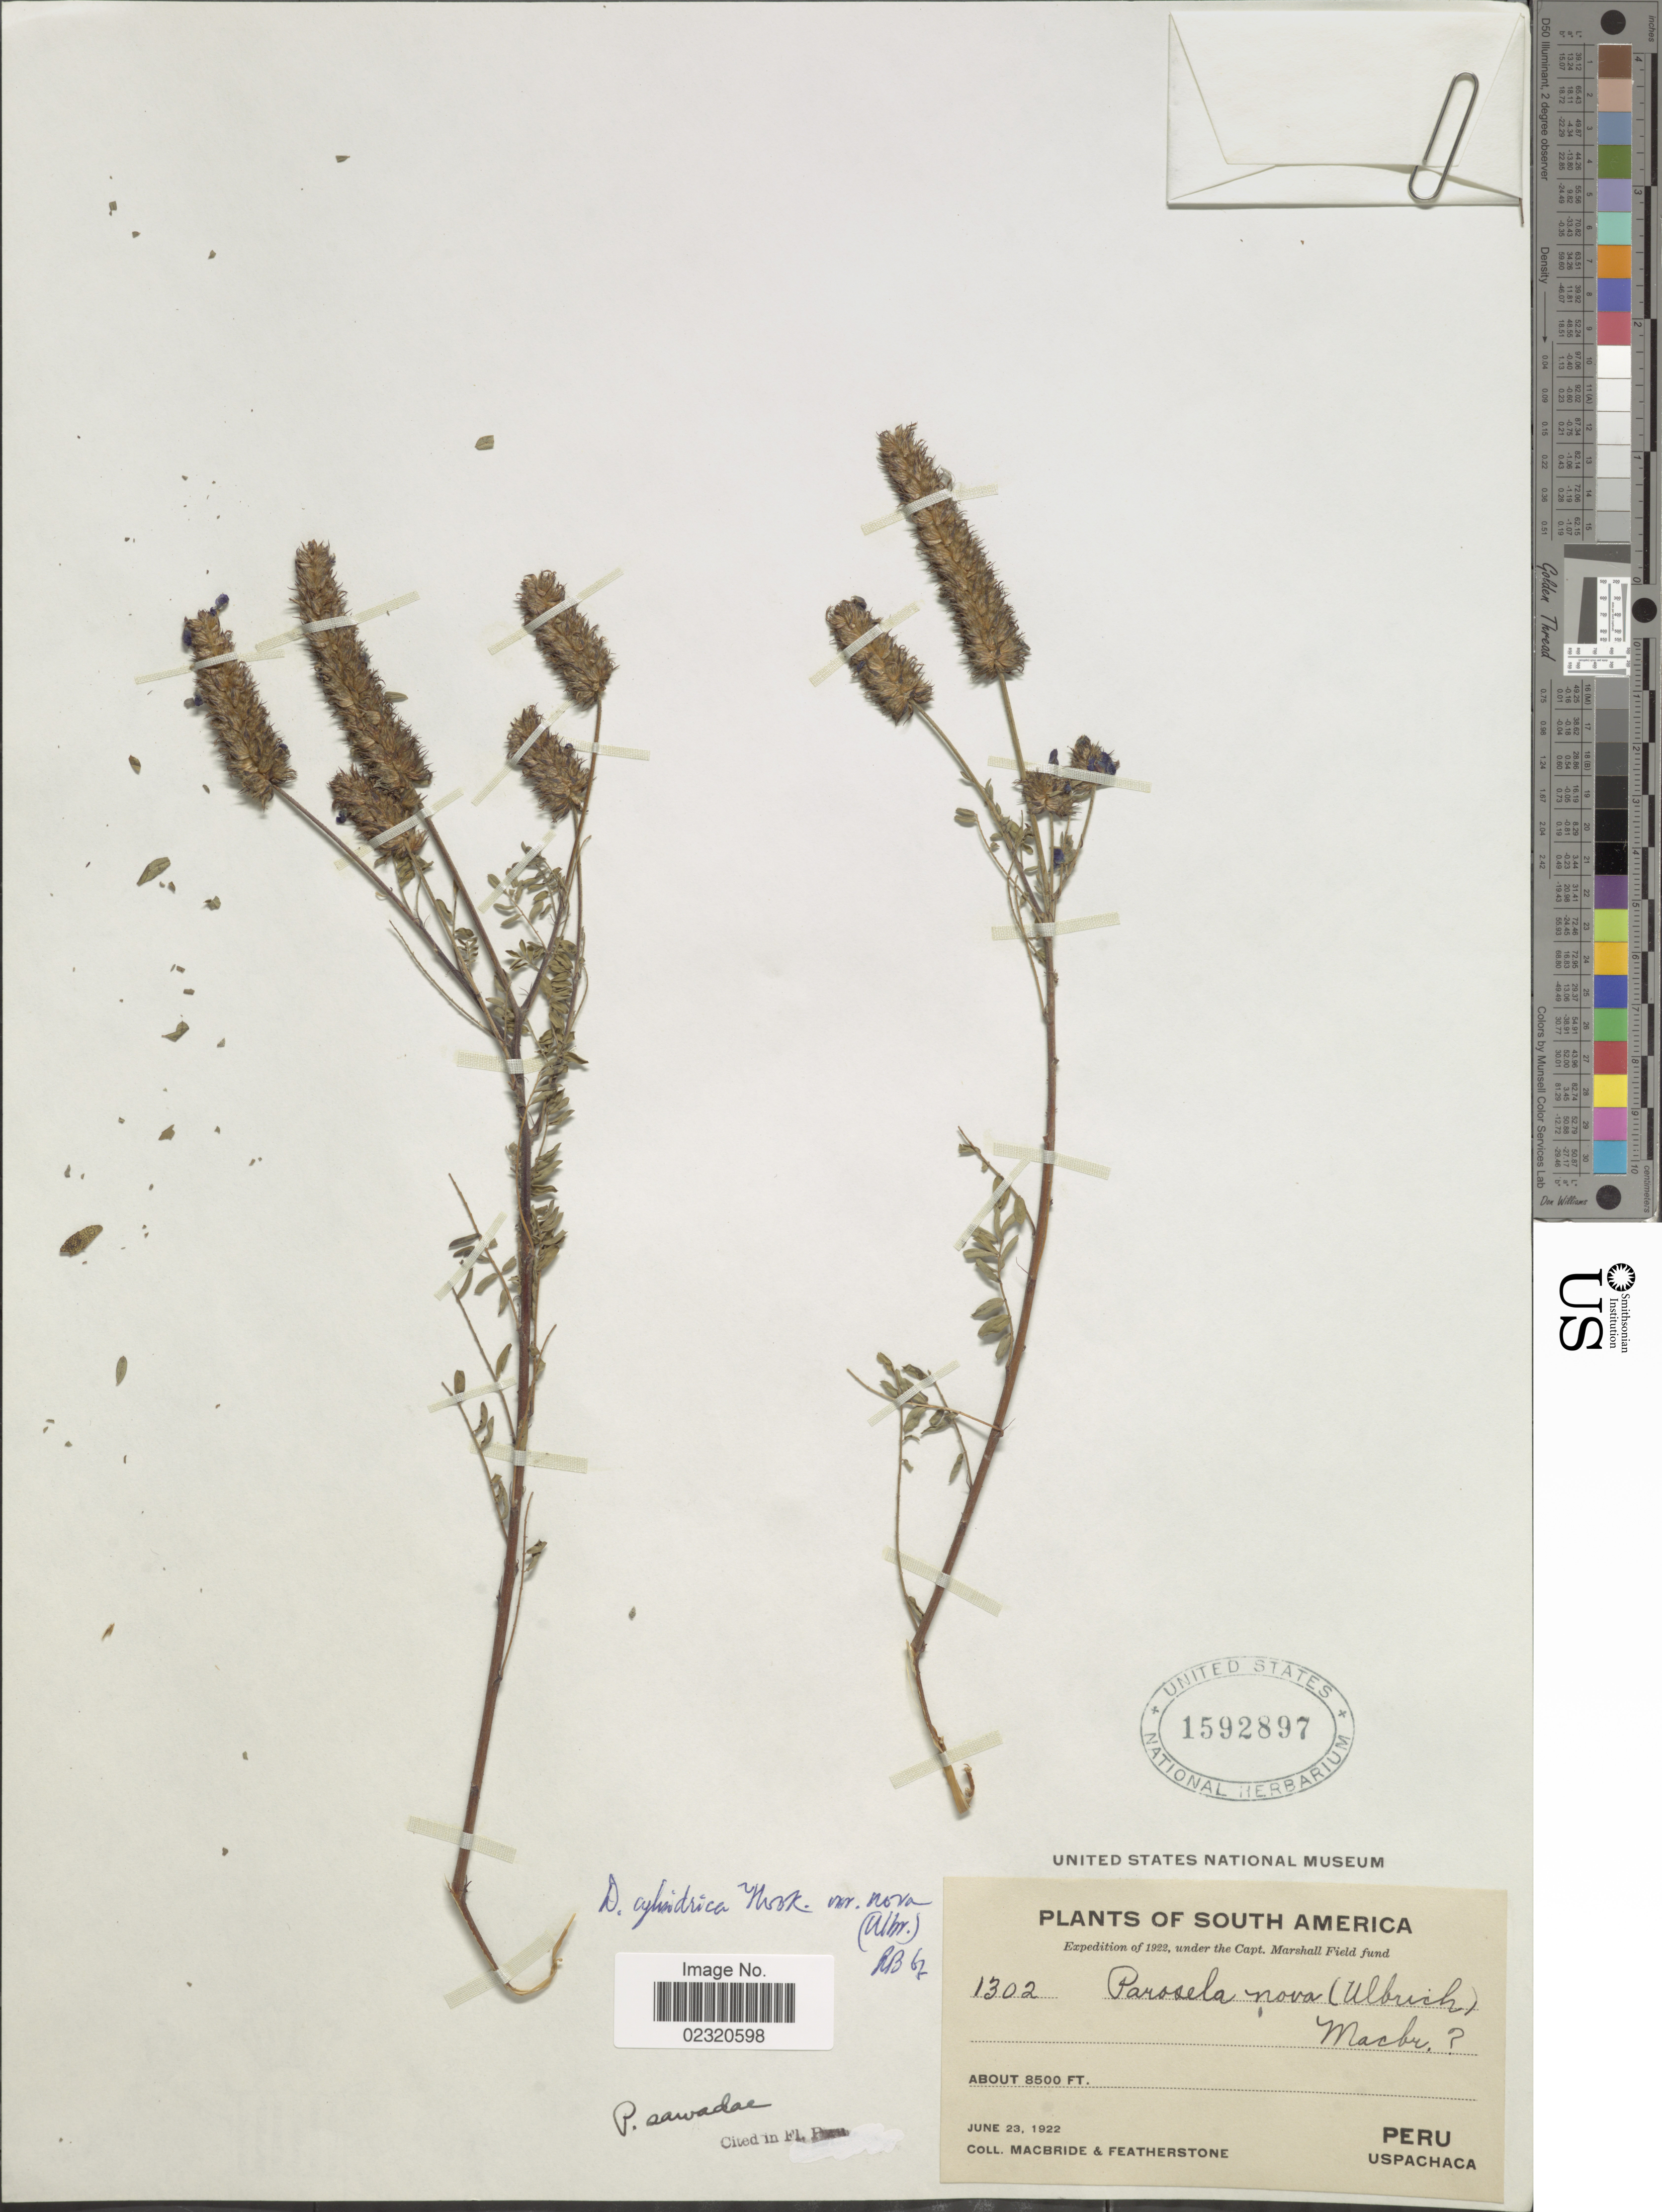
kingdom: Plantae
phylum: Tracheophyta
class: Magnoliopsida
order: Fabales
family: Fabaceae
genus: Dalea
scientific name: Dalea cylindrica var. nova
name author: (Ulbr.) Barneby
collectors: Macbride, -- & -. Featherstone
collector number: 1302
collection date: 1922-06-23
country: Peru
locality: Uspachaca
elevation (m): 2591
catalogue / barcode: US 1592897